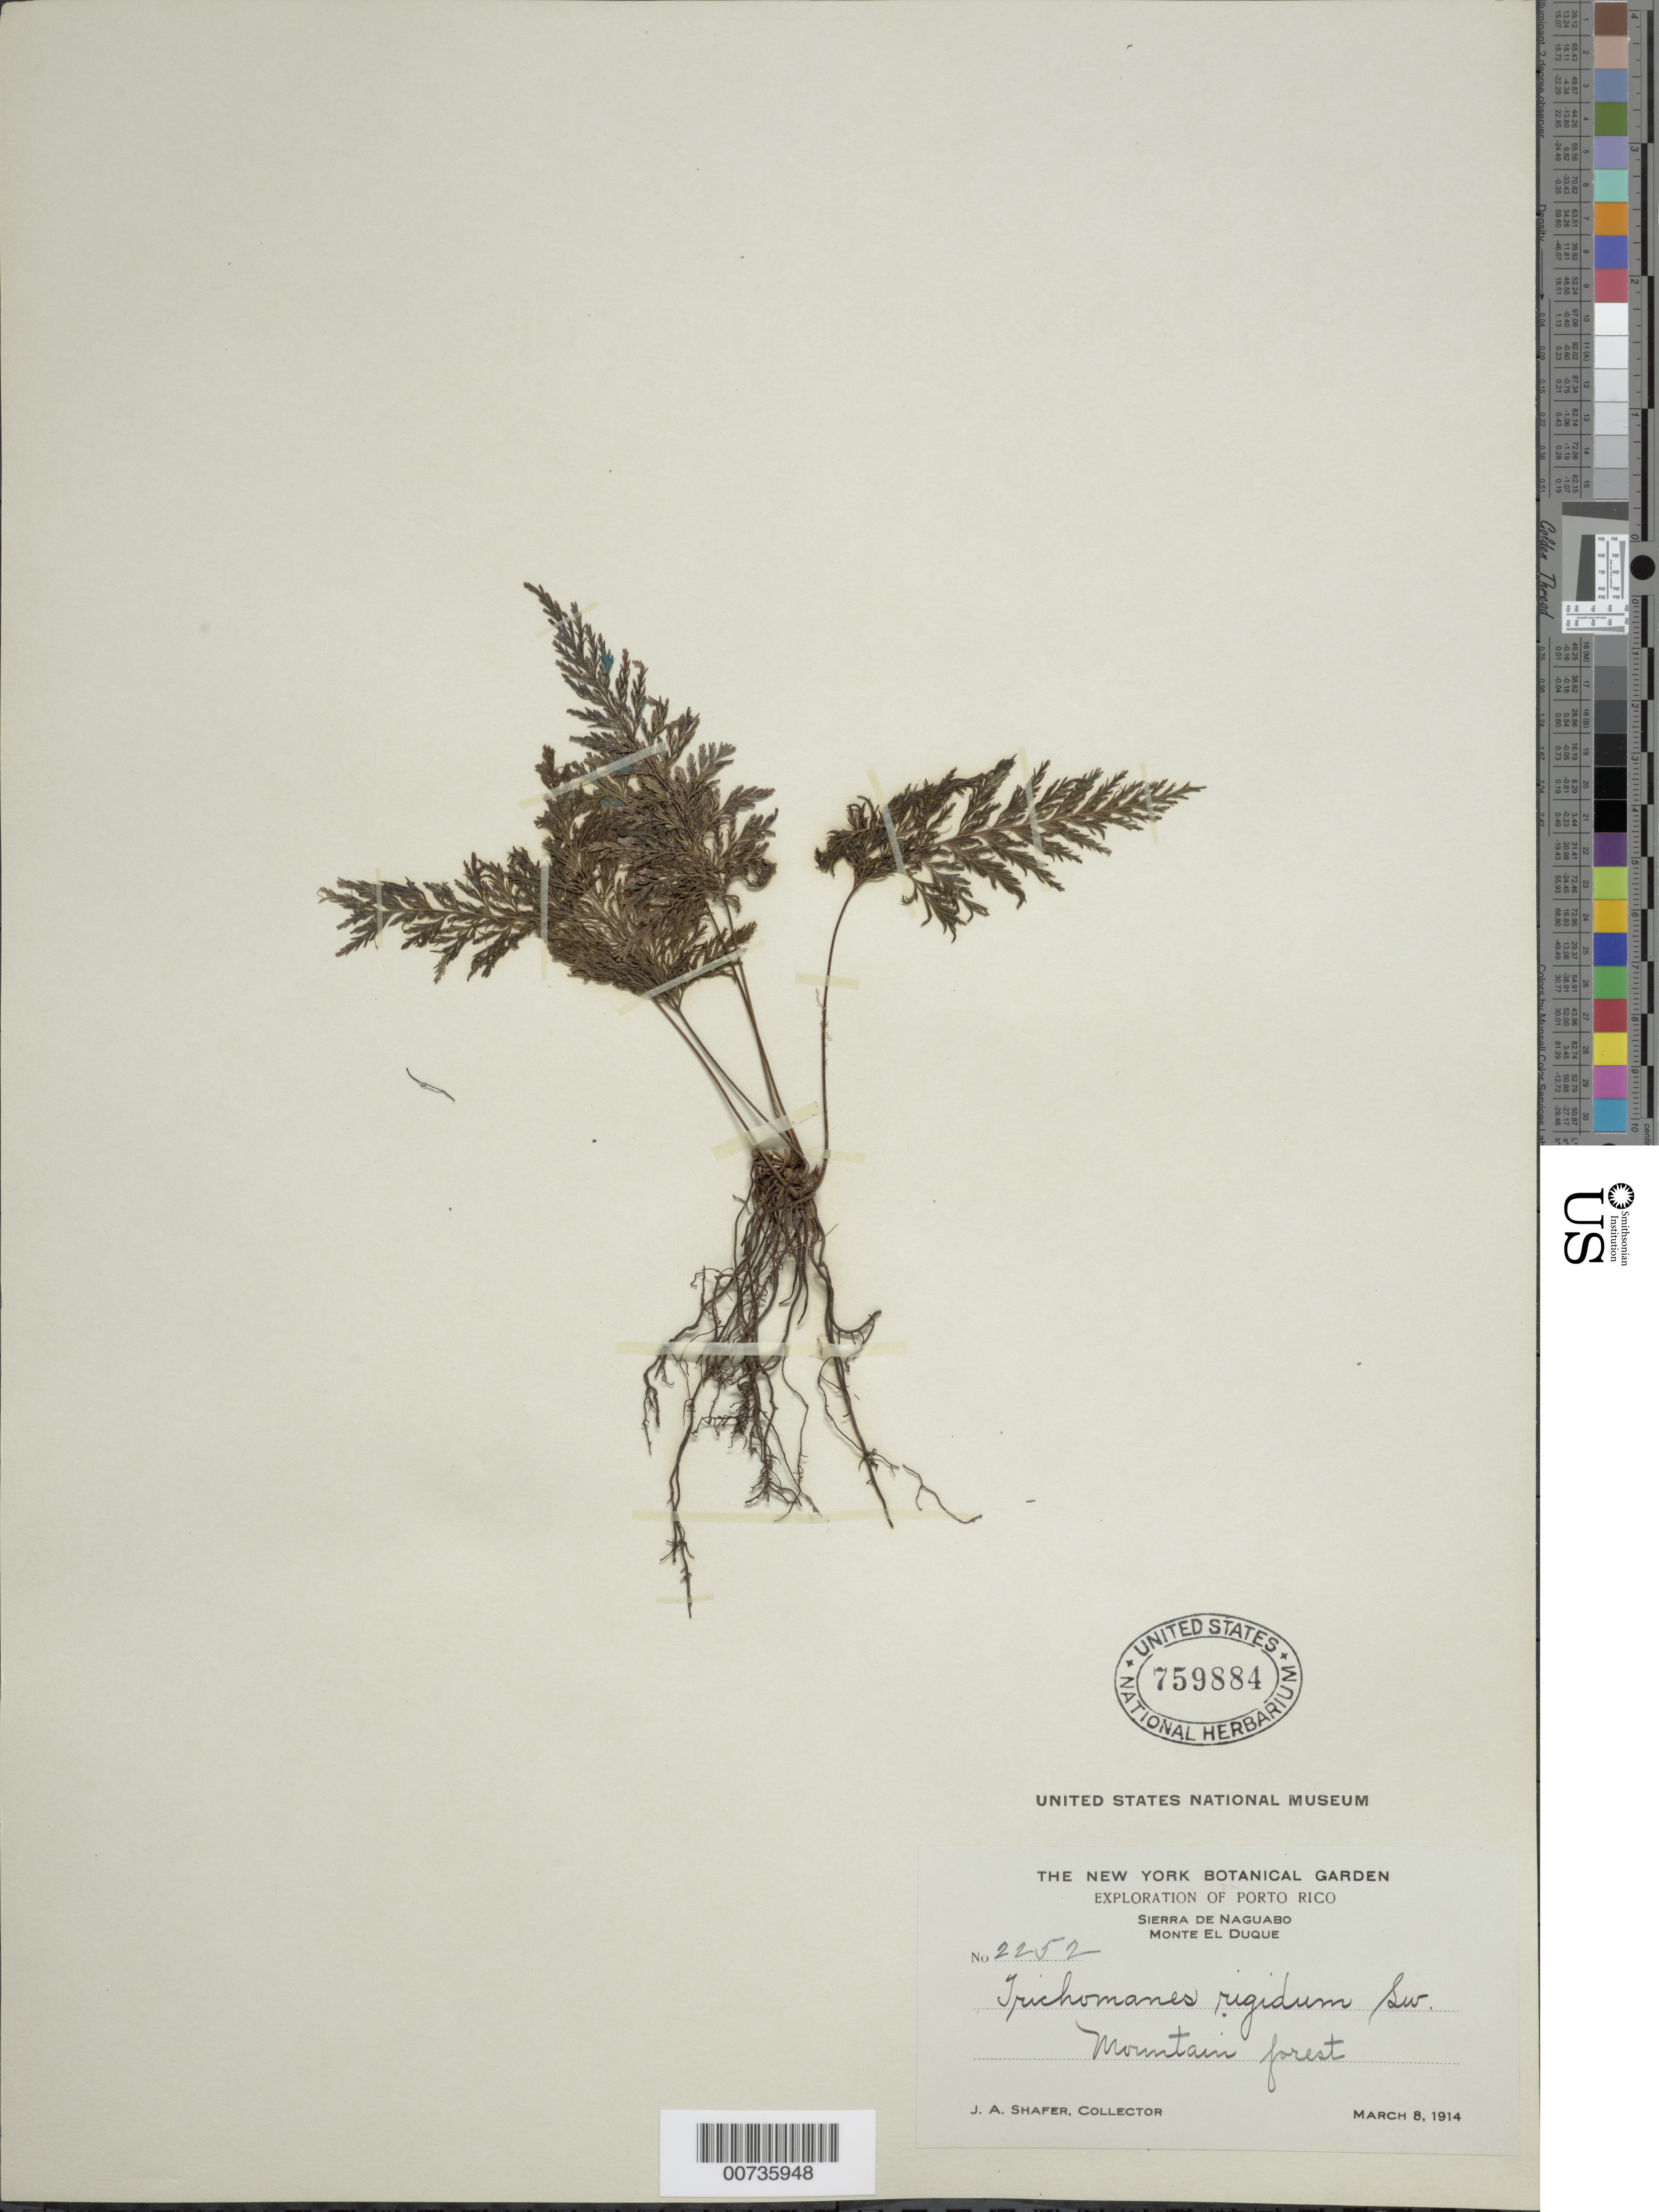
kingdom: Plantae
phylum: Tracheophyta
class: Polypodiopsida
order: Hymenophyllales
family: Hymenophyllaceae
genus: Abrodictyum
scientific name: Abrodictyum rigidum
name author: (Sw.) Ebihara & Dubuisson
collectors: J. A. Shafer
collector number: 2252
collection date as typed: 08 Mar 1914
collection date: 1914-03-08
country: Puerto Rico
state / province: Naguabo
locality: Sierra de Naguabo, Monte el Duque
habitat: Mountain forest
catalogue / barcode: US 759884